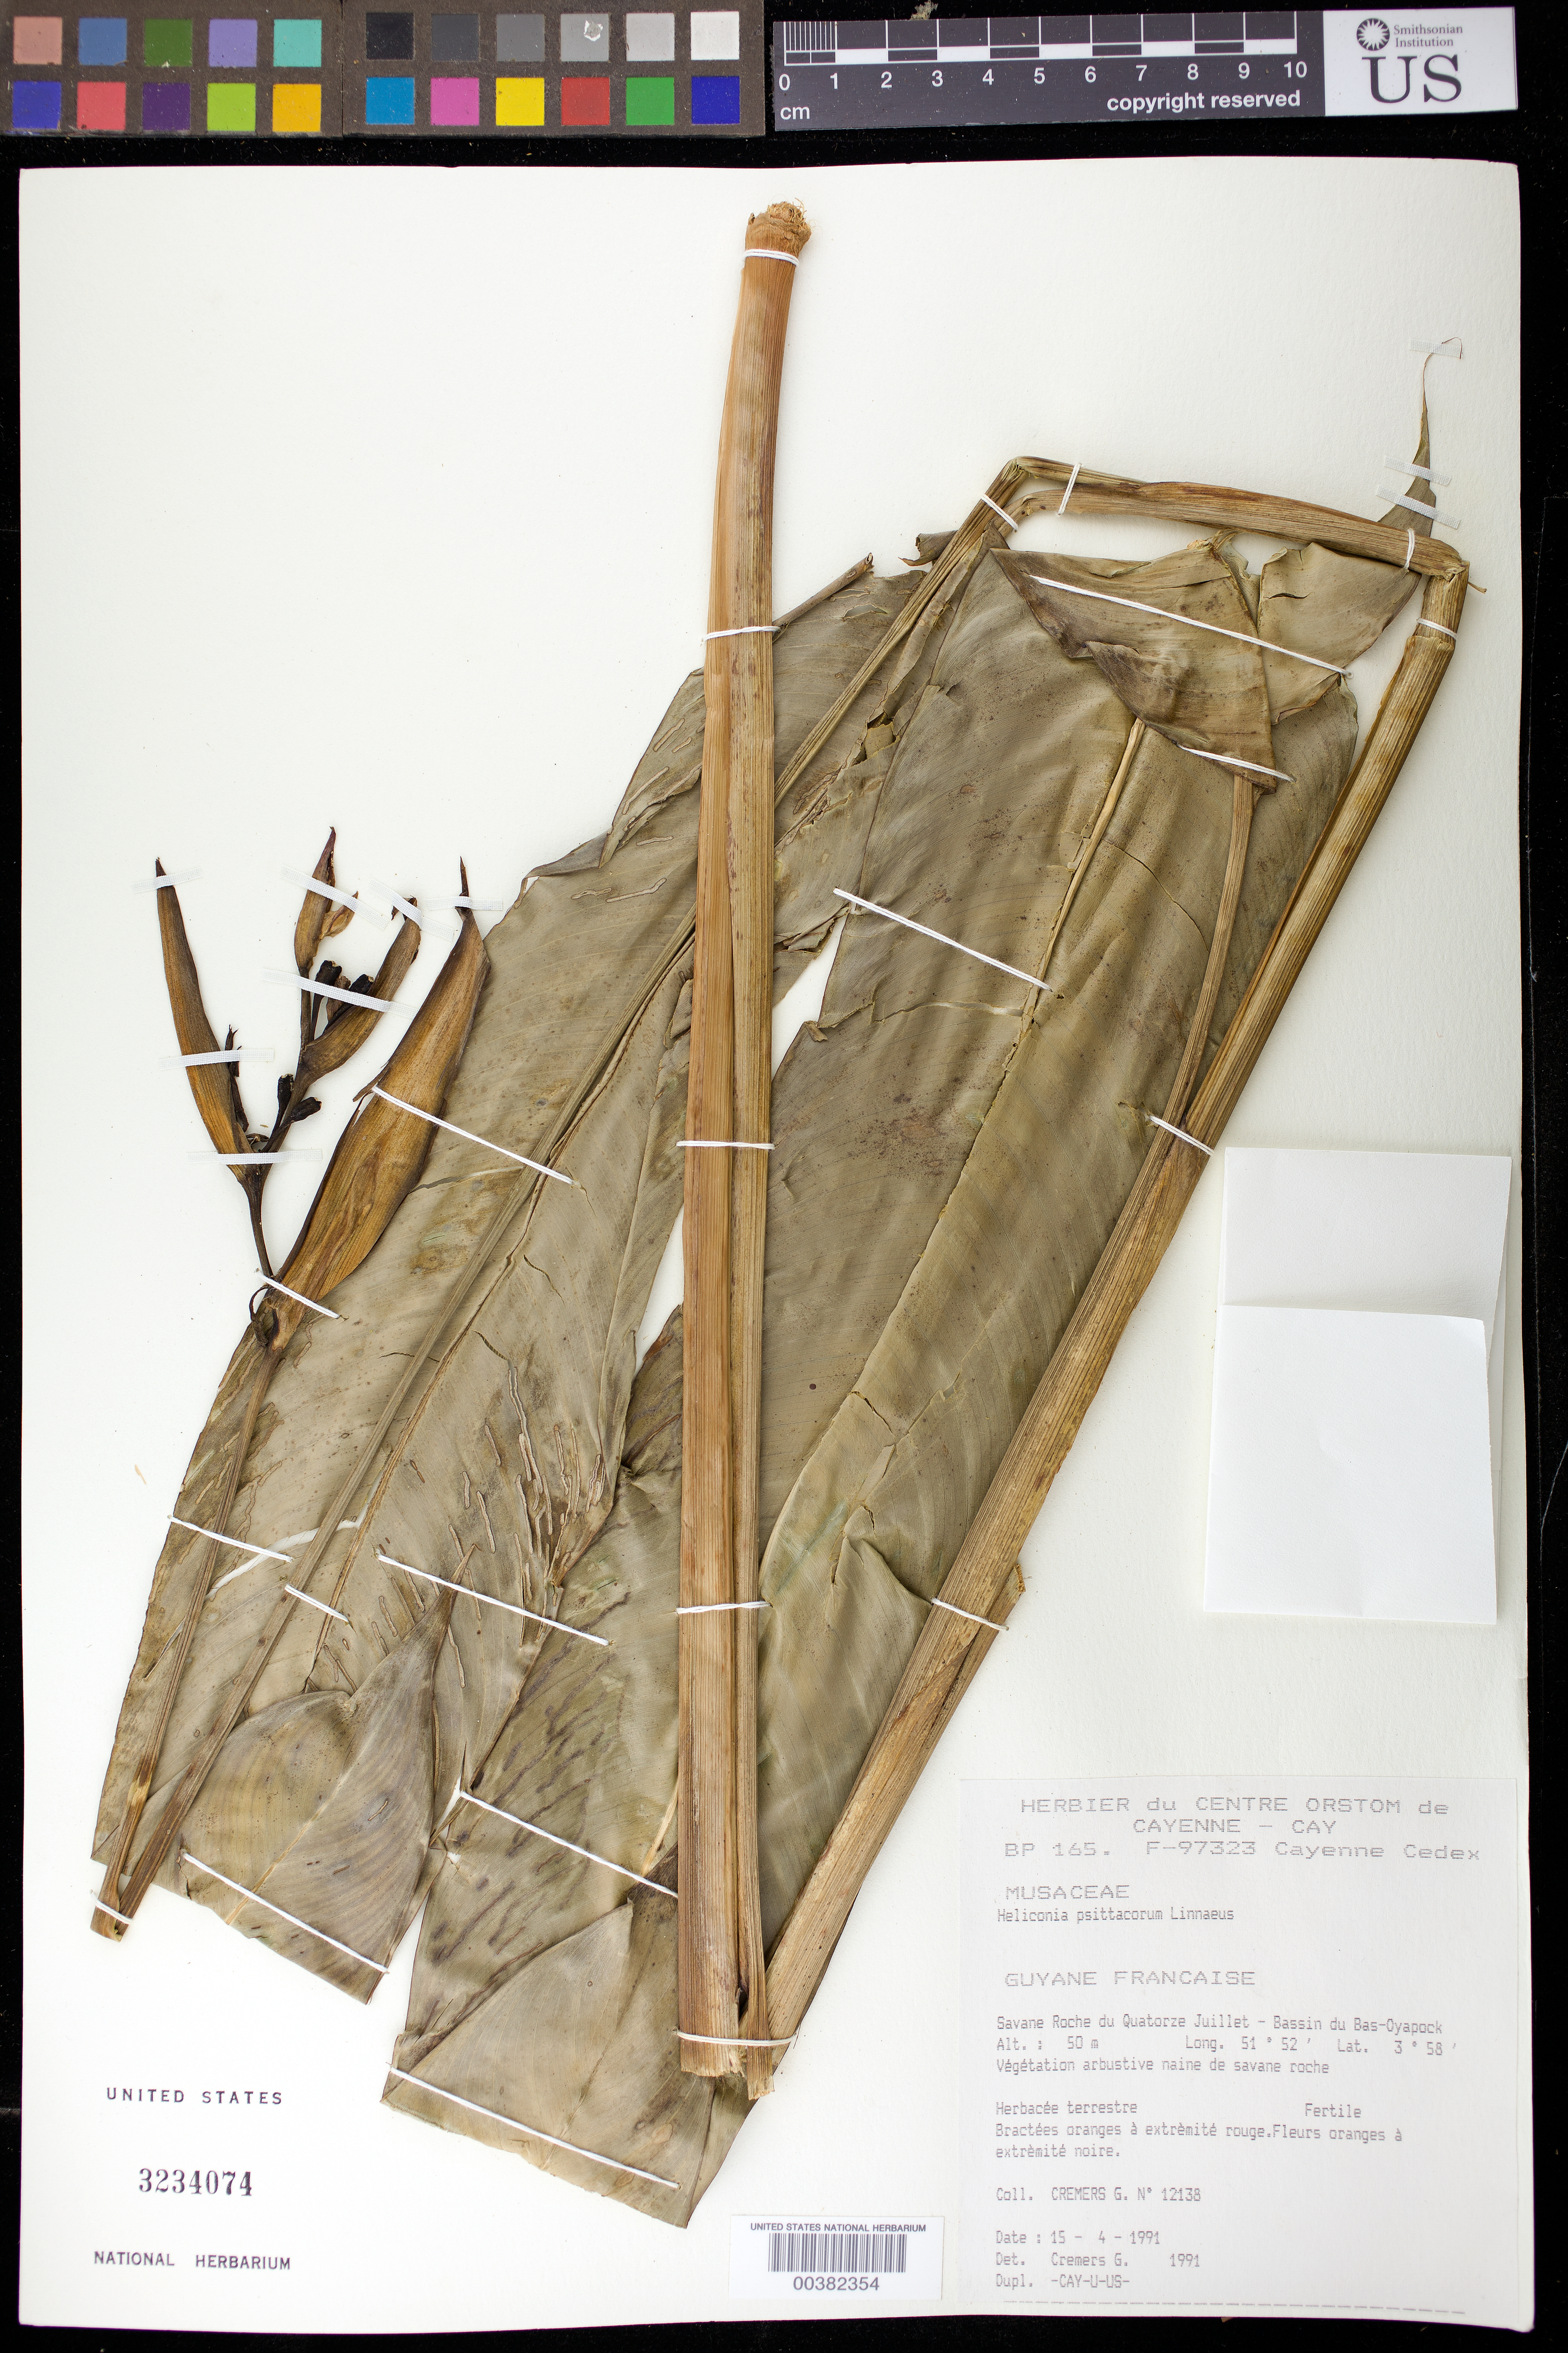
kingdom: Plantae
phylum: Tracheophyta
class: Liliopsida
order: Zingiberales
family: Heliconiaceae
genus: Heliconia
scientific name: Heliconia psittacorum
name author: L. f.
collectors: G. Cremers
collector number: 12138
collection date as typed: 15 Apr 1991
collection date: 1991-04-15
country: French Guiana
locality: Savane roche du quatorze julliet - bassin du bas-oyapock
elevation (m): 50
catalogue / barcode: US 3234074